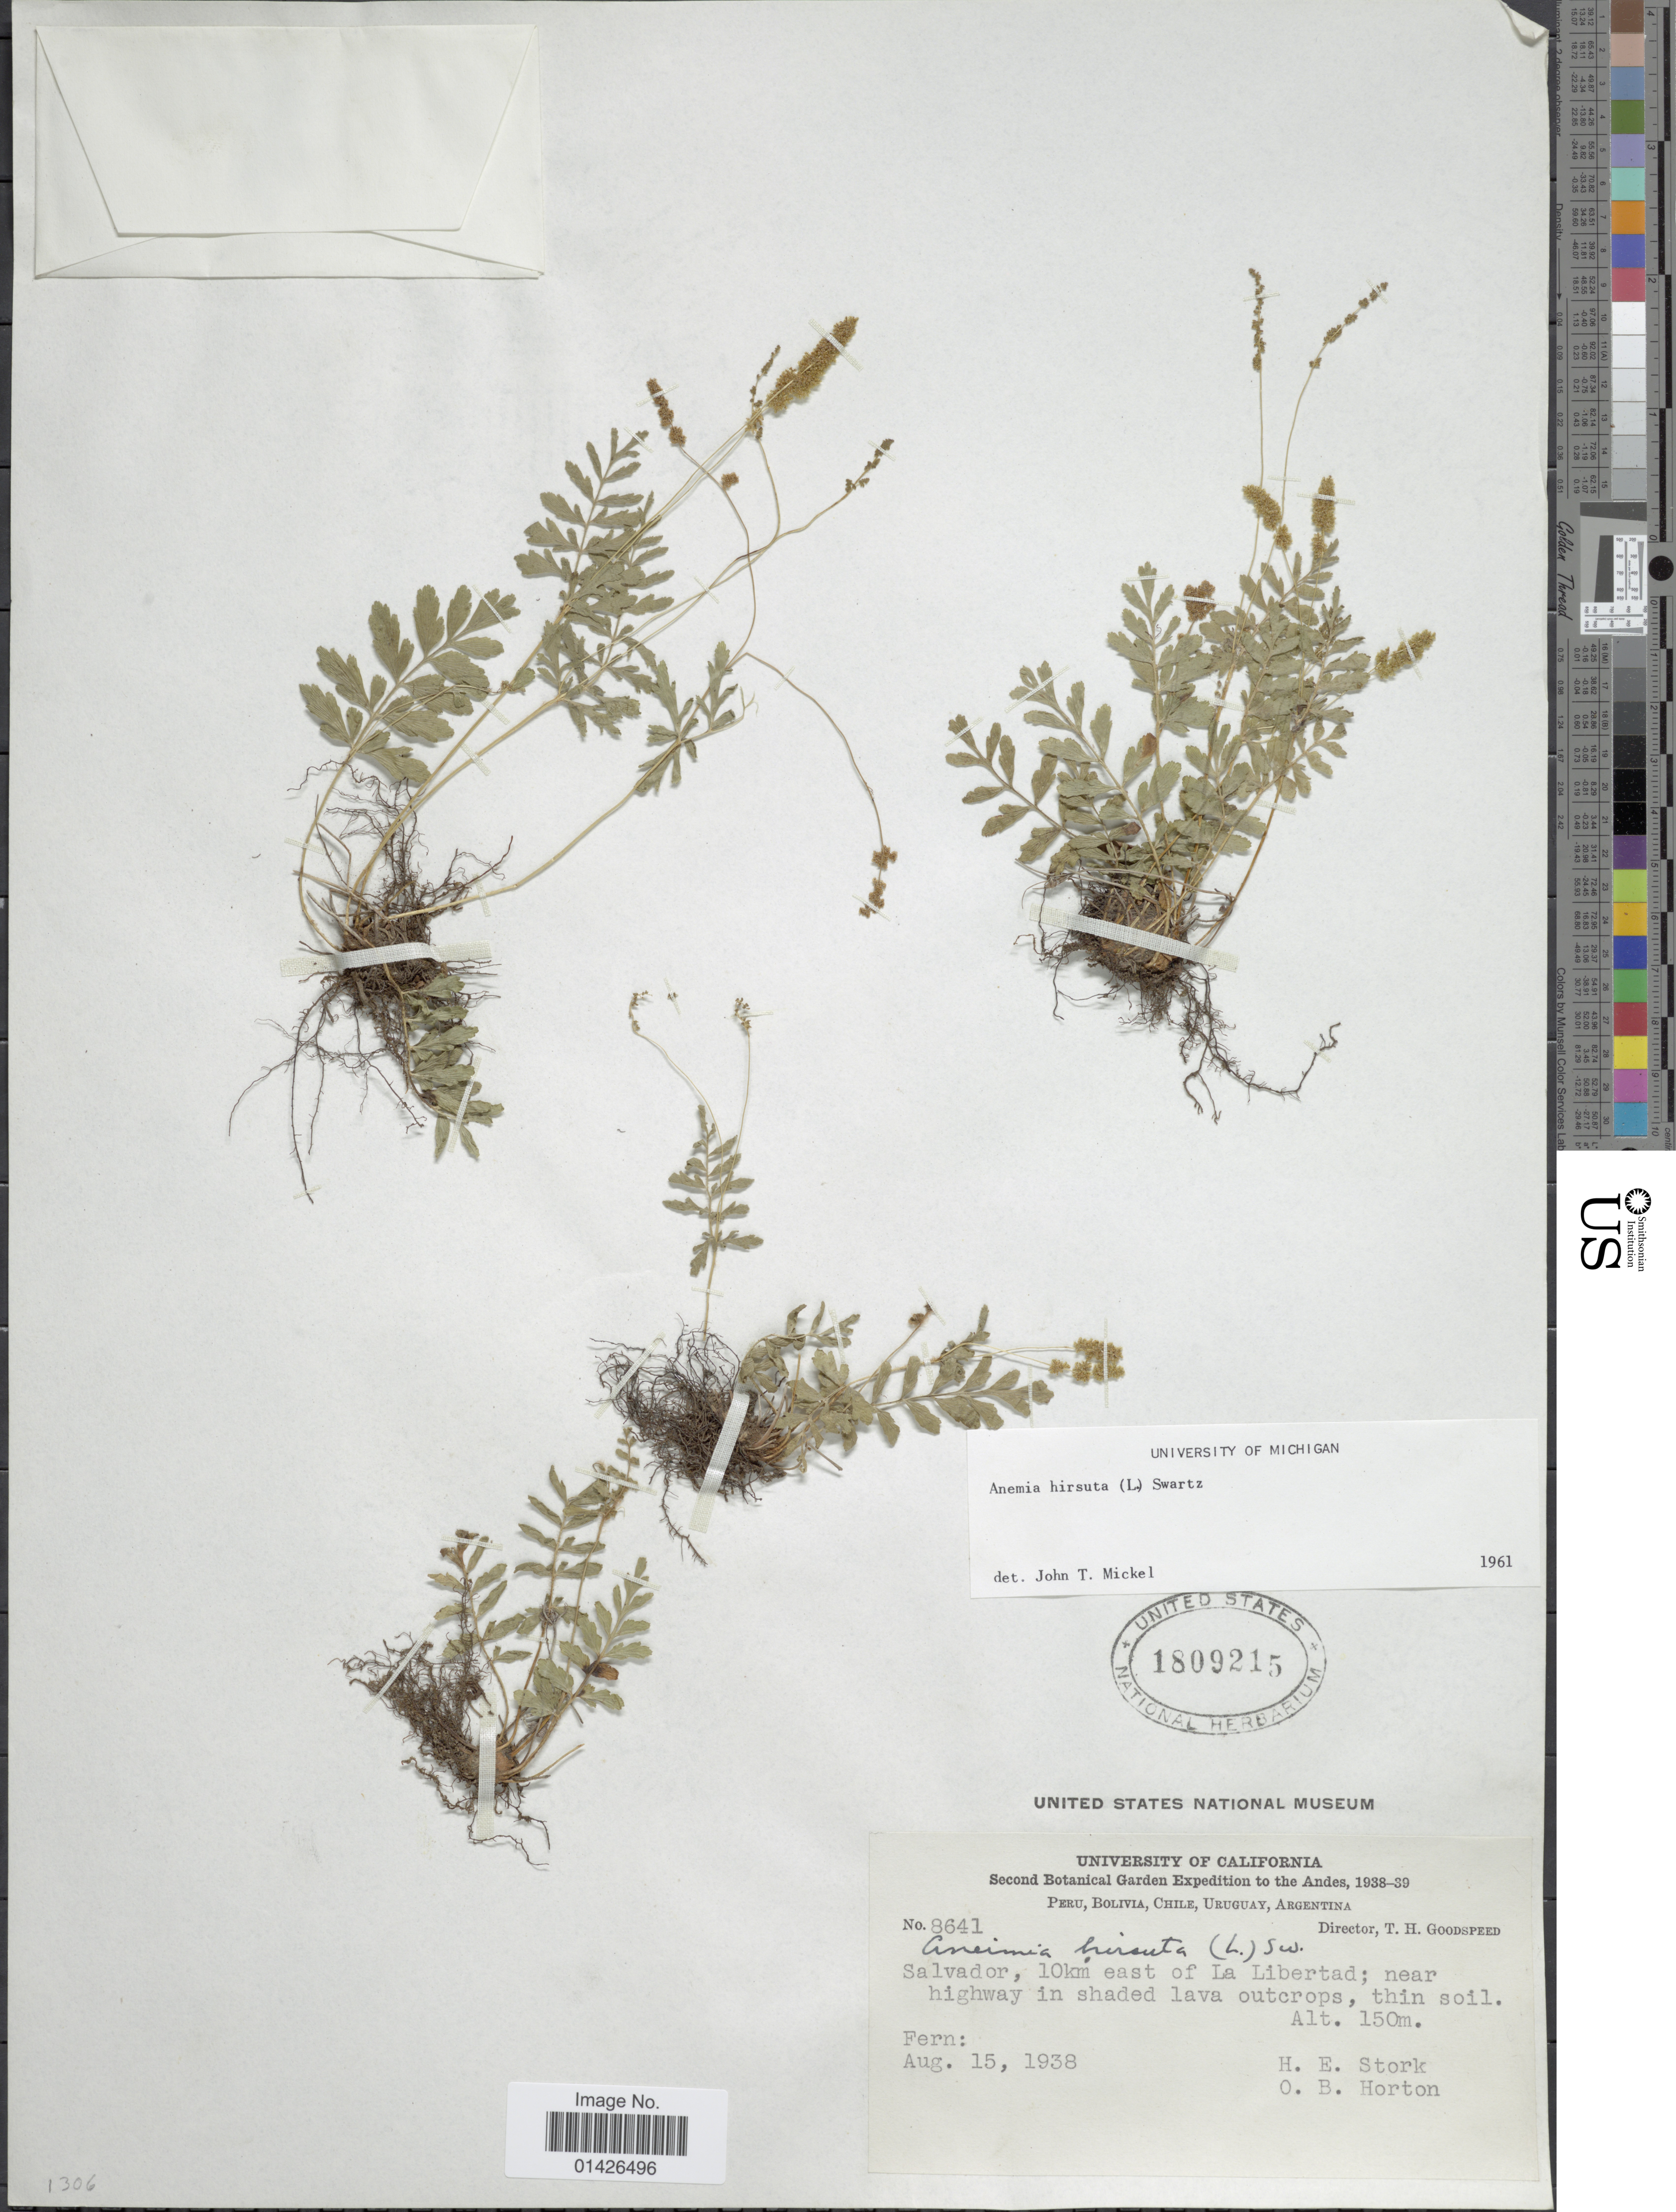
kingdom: Plantae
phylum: Tracheophyta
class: Polypodiopsida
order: Schizaeales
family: Anemiaceae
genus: Anemia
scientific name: Anemia hirsuta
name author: (L.) Sw.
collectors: H. E. Stork & O. B. Horton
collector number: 8641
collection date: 1938-08-15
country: El Salvador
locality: Salvador, 10km east of La Libertad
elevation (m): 150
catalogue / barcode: US 1809215